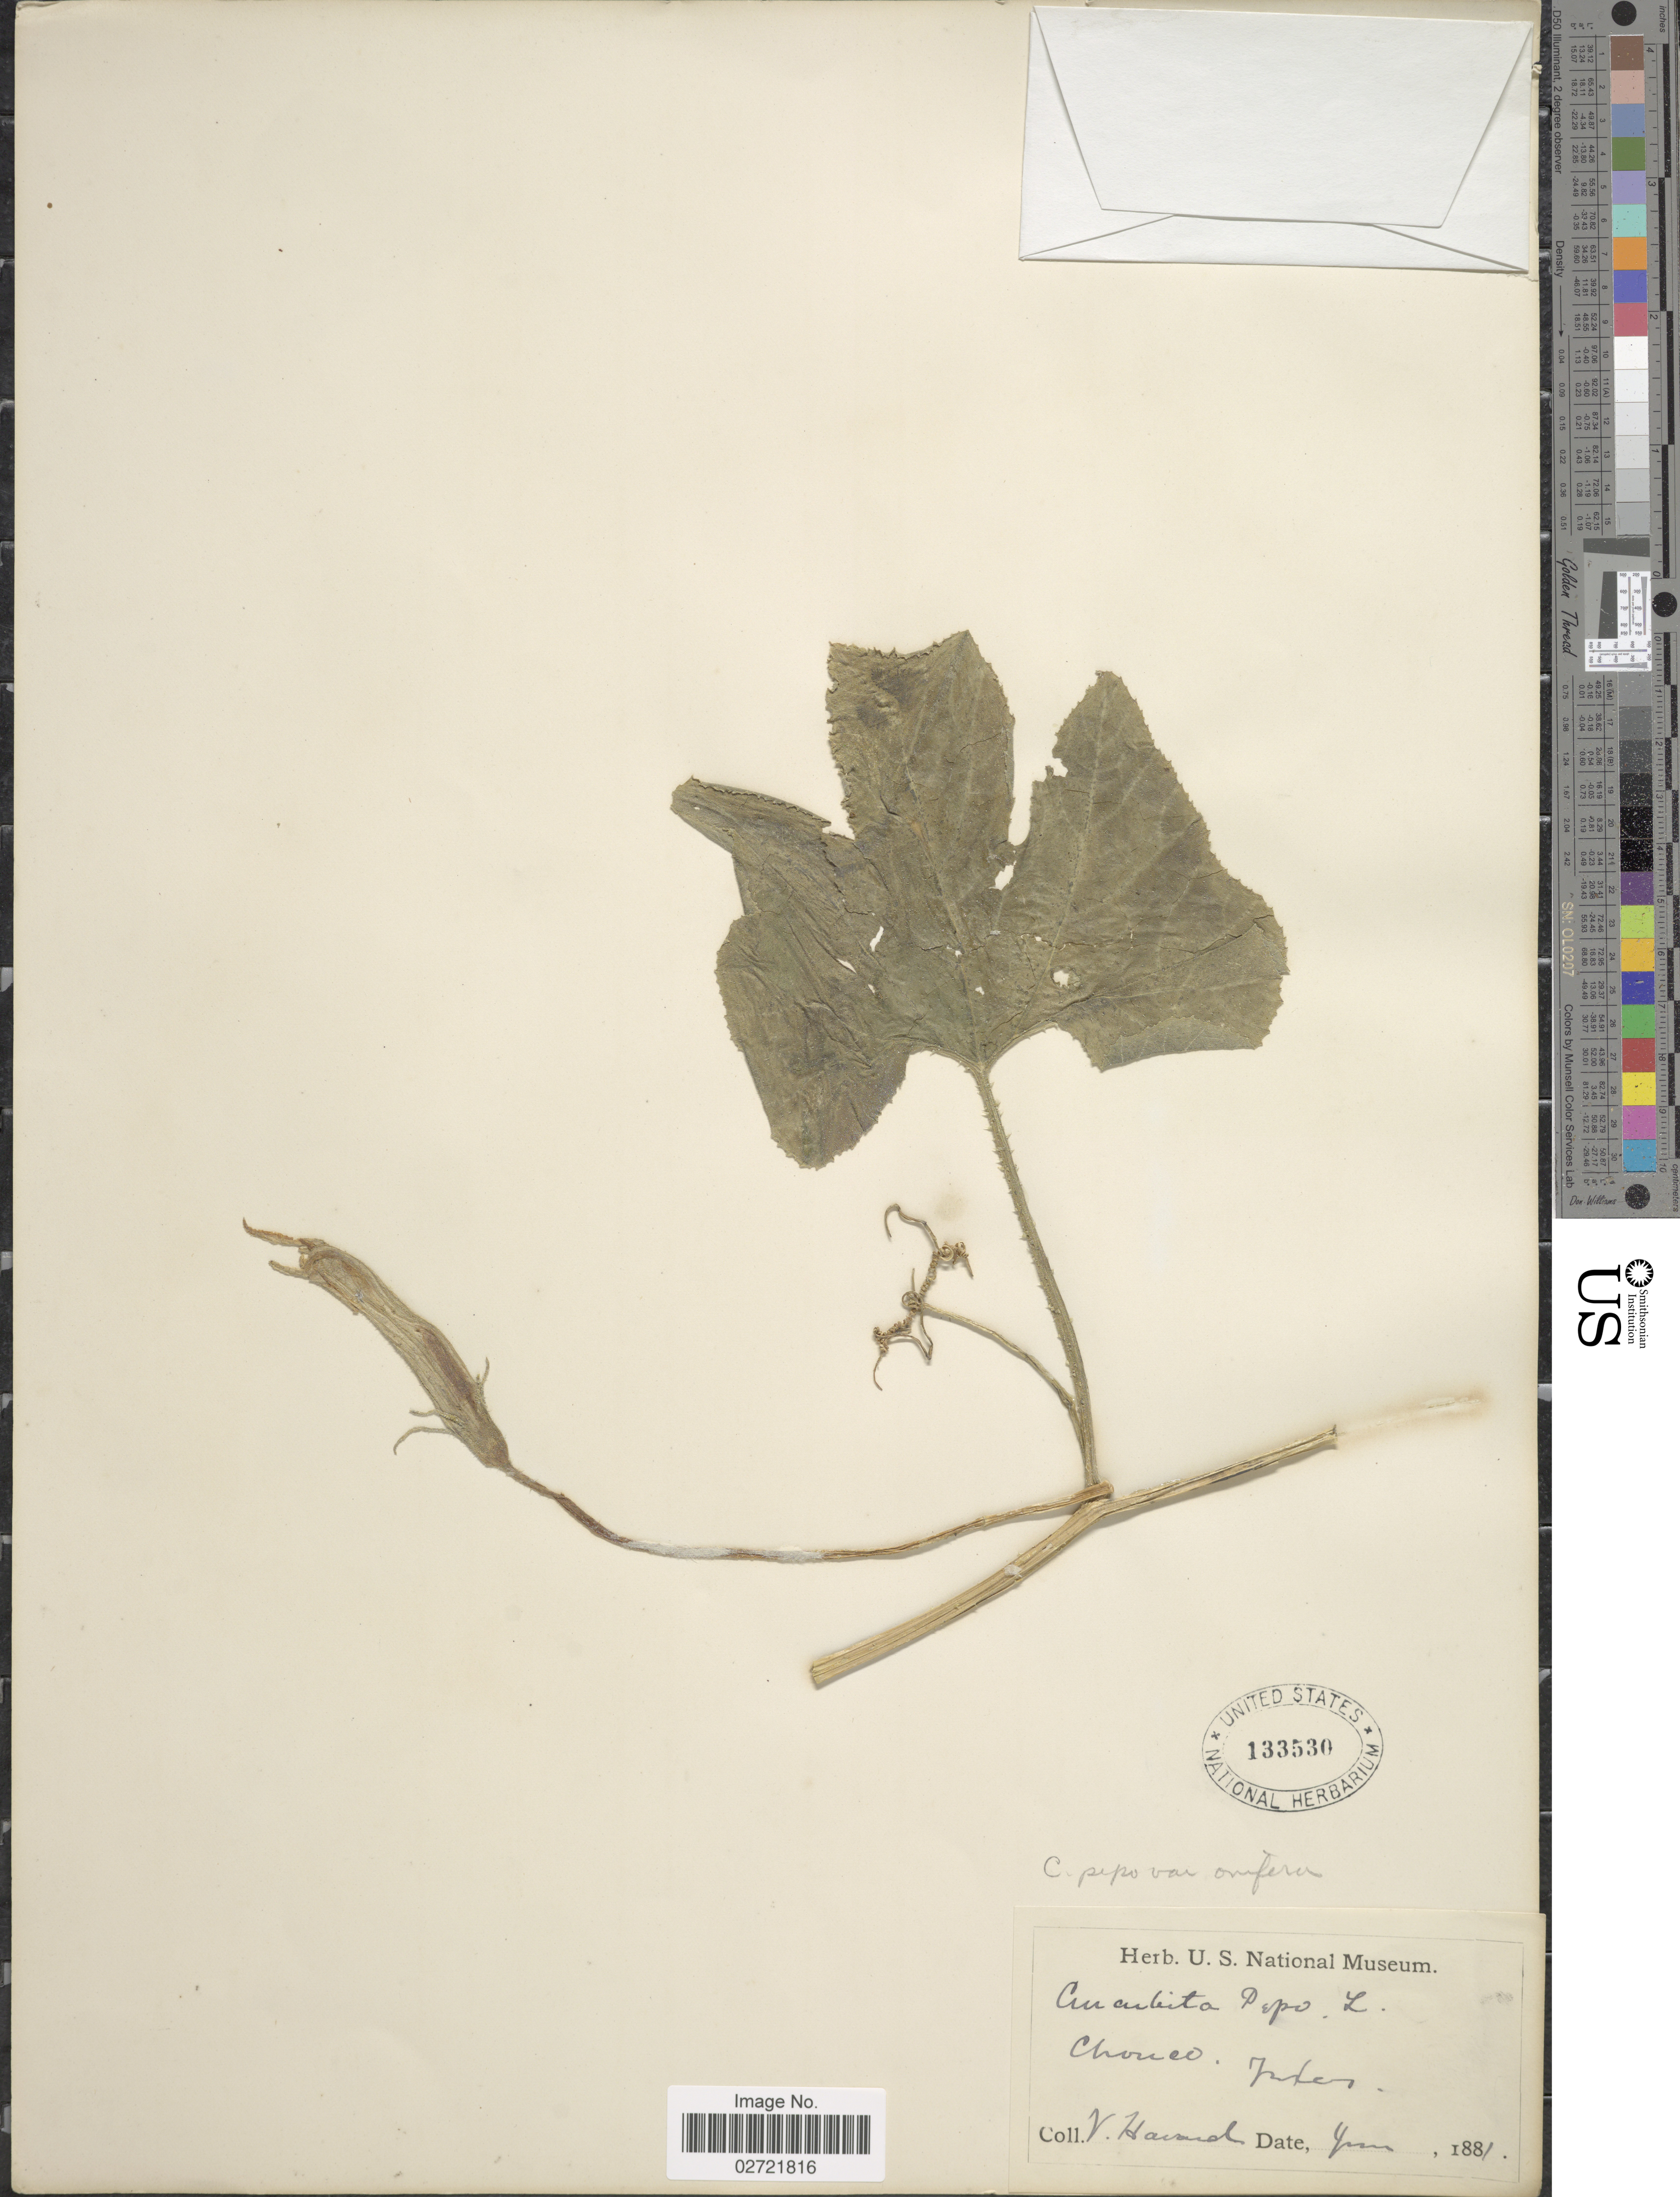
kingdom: Plantae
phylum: Tracheophyta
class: Magnoliopsida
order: Cucurbitales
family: Cucurbitaceae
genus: Cucurbita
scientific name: Cucurbita pepo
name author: L.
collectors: V. Havard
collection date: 1881-06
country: United States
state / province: Texas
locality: Chonco.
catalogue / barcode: US 133530